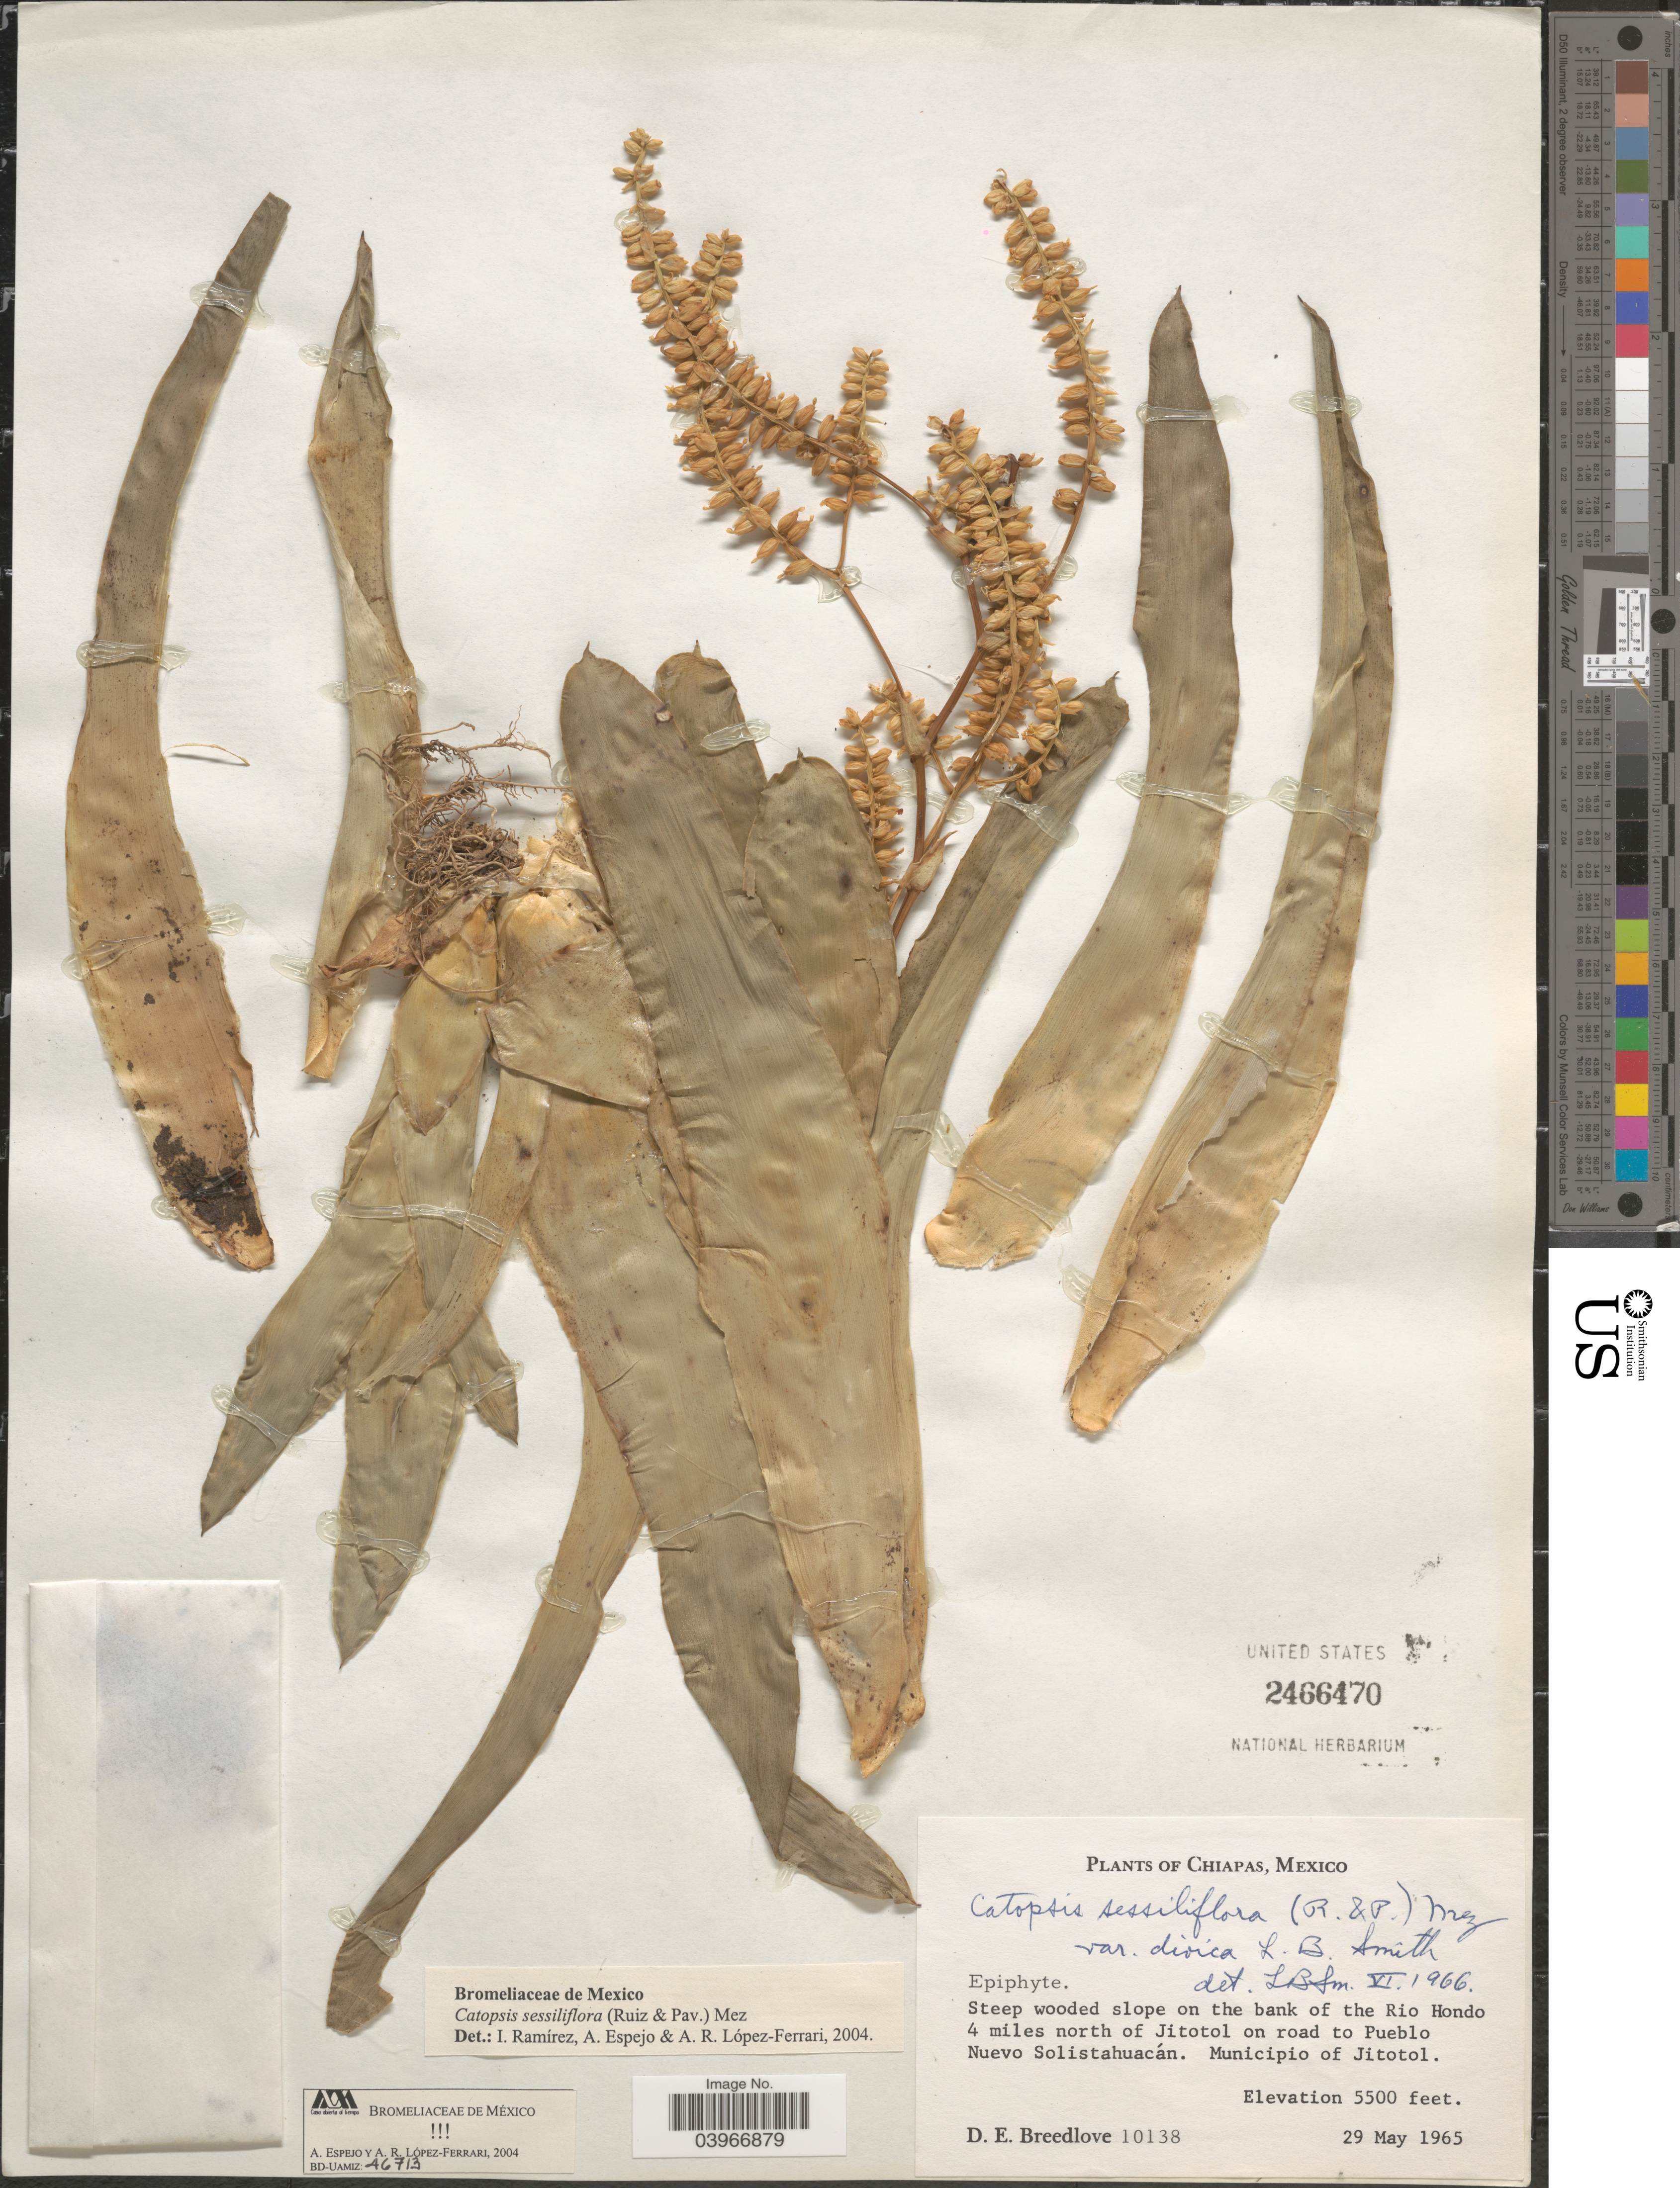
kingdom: Plantae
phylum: Tracheophyta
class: Liliopsida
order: Poales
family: Bromeliaceae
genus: Catopsis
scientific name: Catopsis sessiliflora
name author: (Ruiz & Pav.) Mez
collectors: D. E. Breedlove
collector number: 10138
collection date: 1965-05-29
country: Mexico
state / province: Chiapas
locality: Slope on the bank of the Rio Hondo 4 miles north of Jitotol on road to Pueblo Nuevo Solistahuacán. Municipio of Jitotol.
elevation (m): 1676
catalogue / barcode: US 2466470